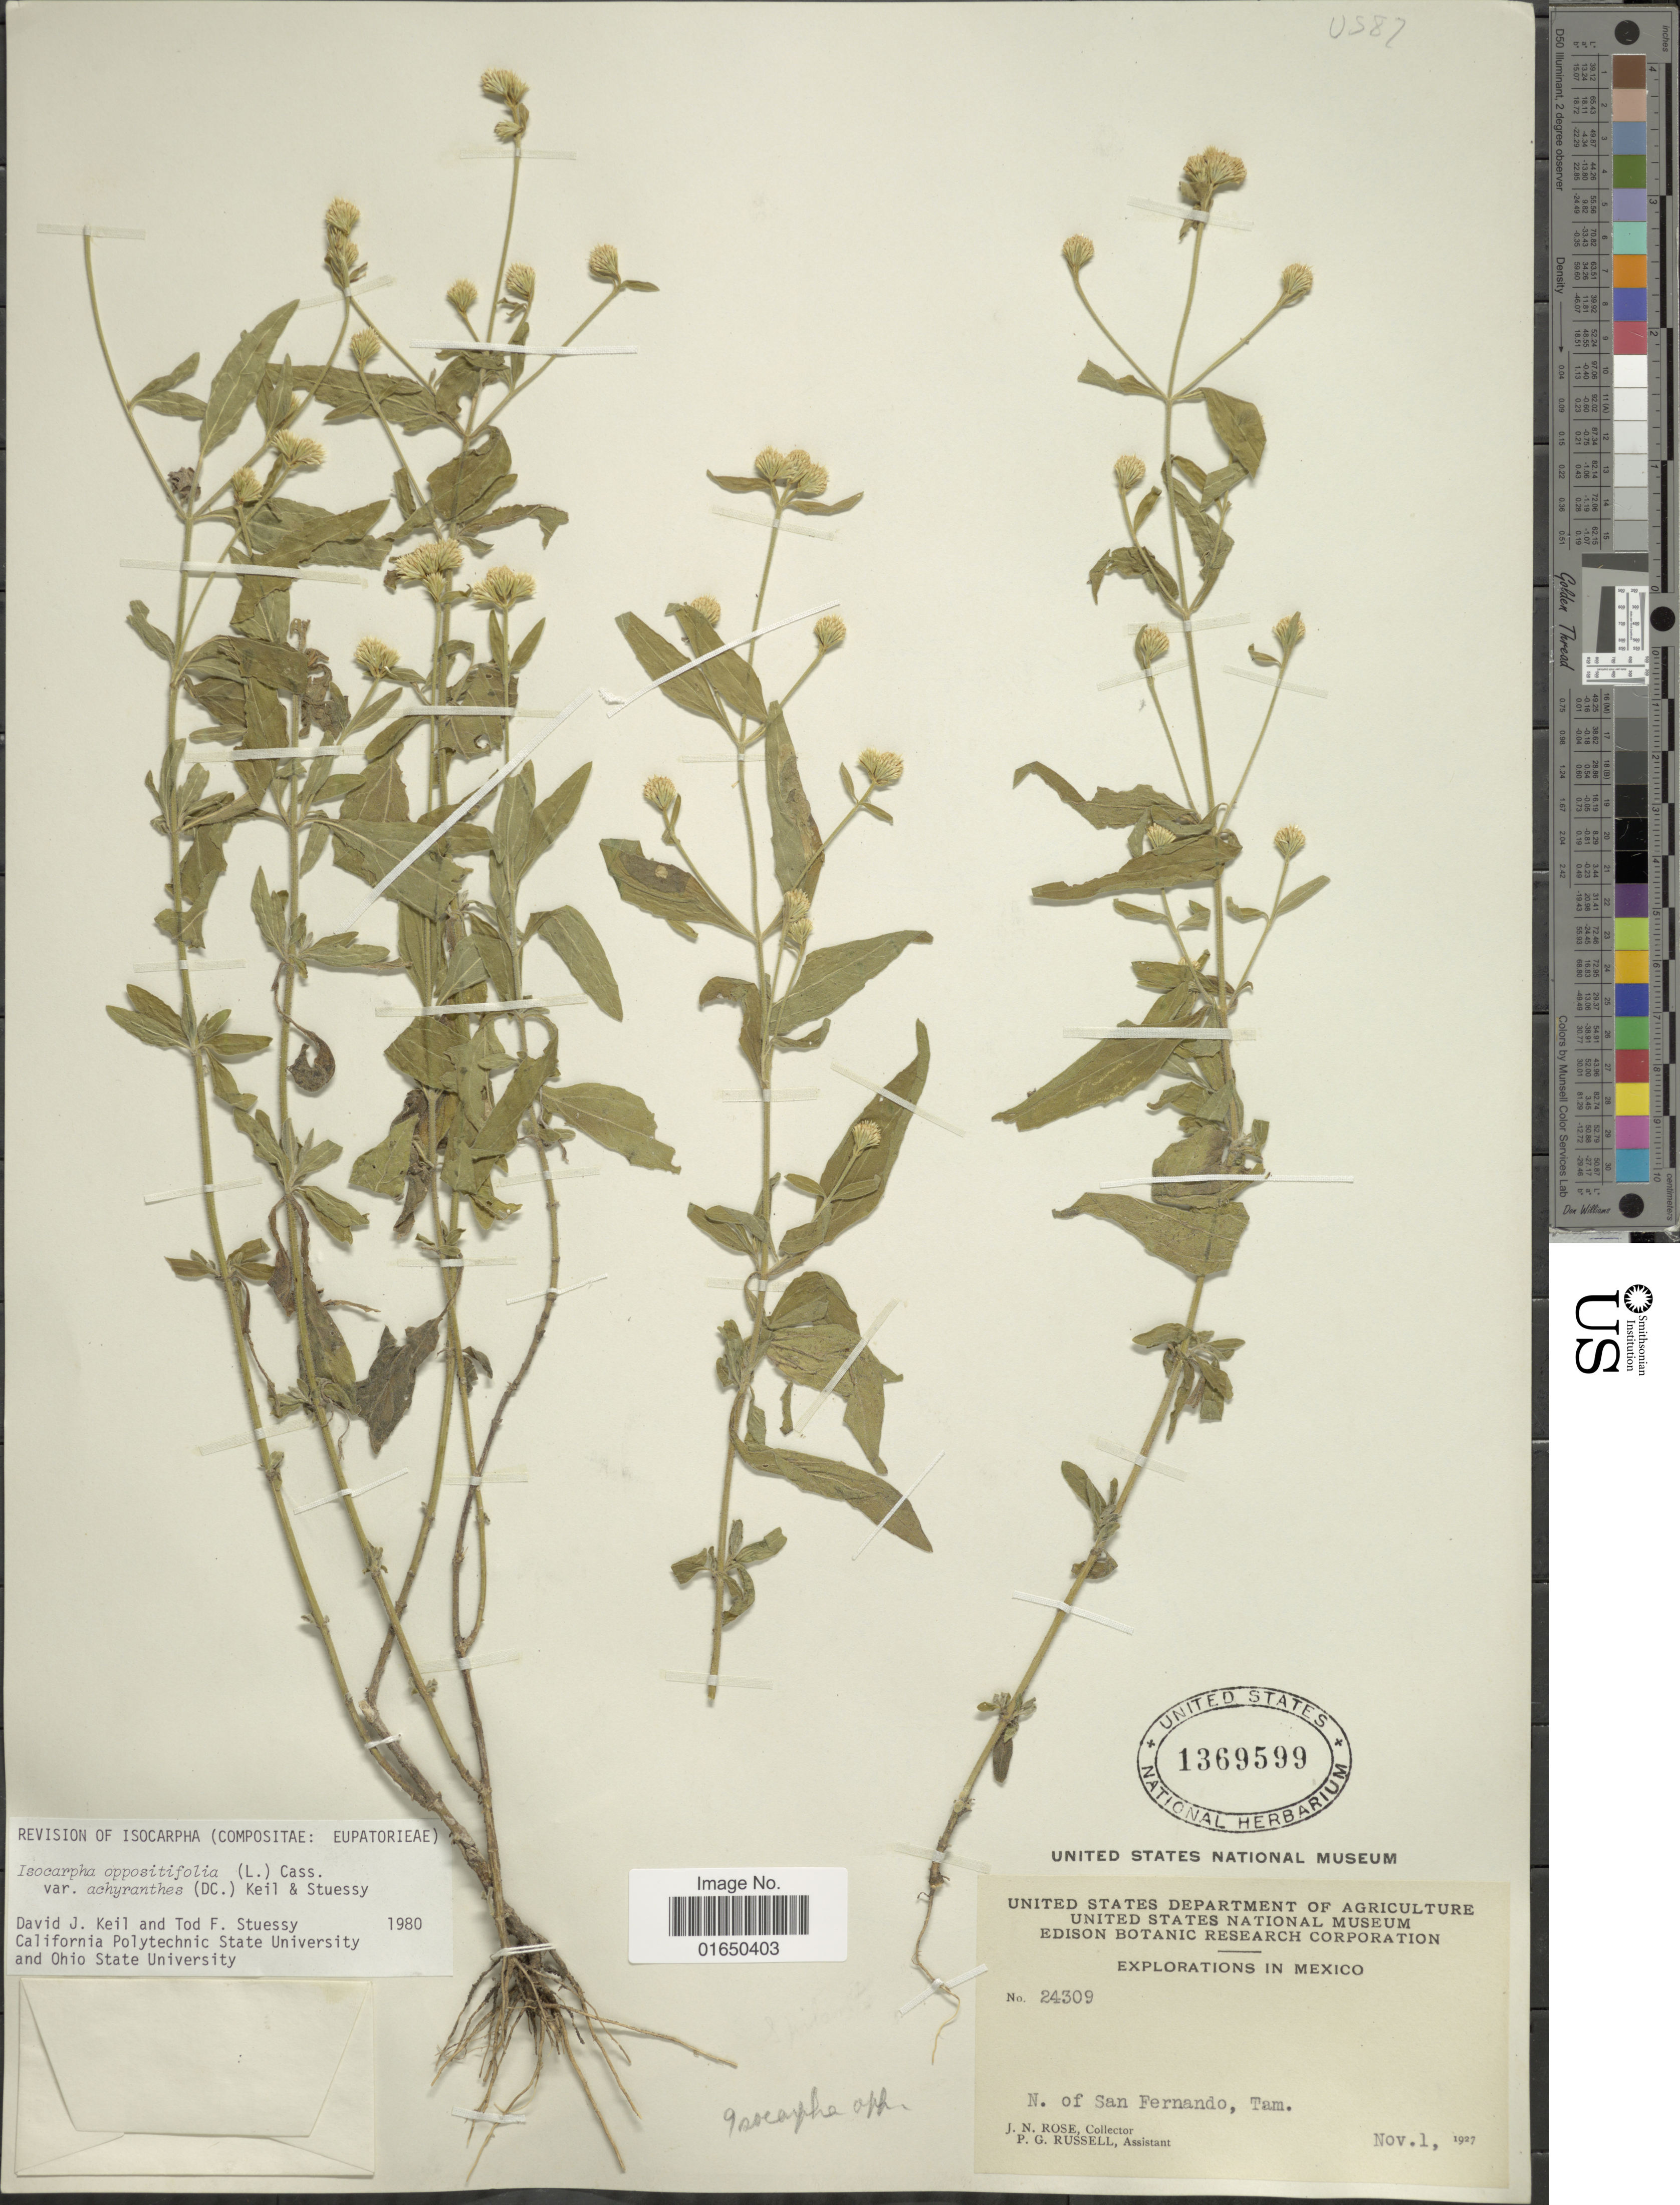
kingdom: Plantae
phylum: Tracheophyta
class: Magnoliopsida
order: Asterales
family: Asteraceae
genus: Isocarpha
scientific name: Isocarpha oppositifolia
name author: (L.) Cass.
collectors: J. N. Rose & P. G. Russell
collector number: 24309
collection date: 1927-11-01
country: Mexico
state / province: Tamaulipas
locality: N. of San Fernando, Tam.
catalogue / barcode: US 1369599